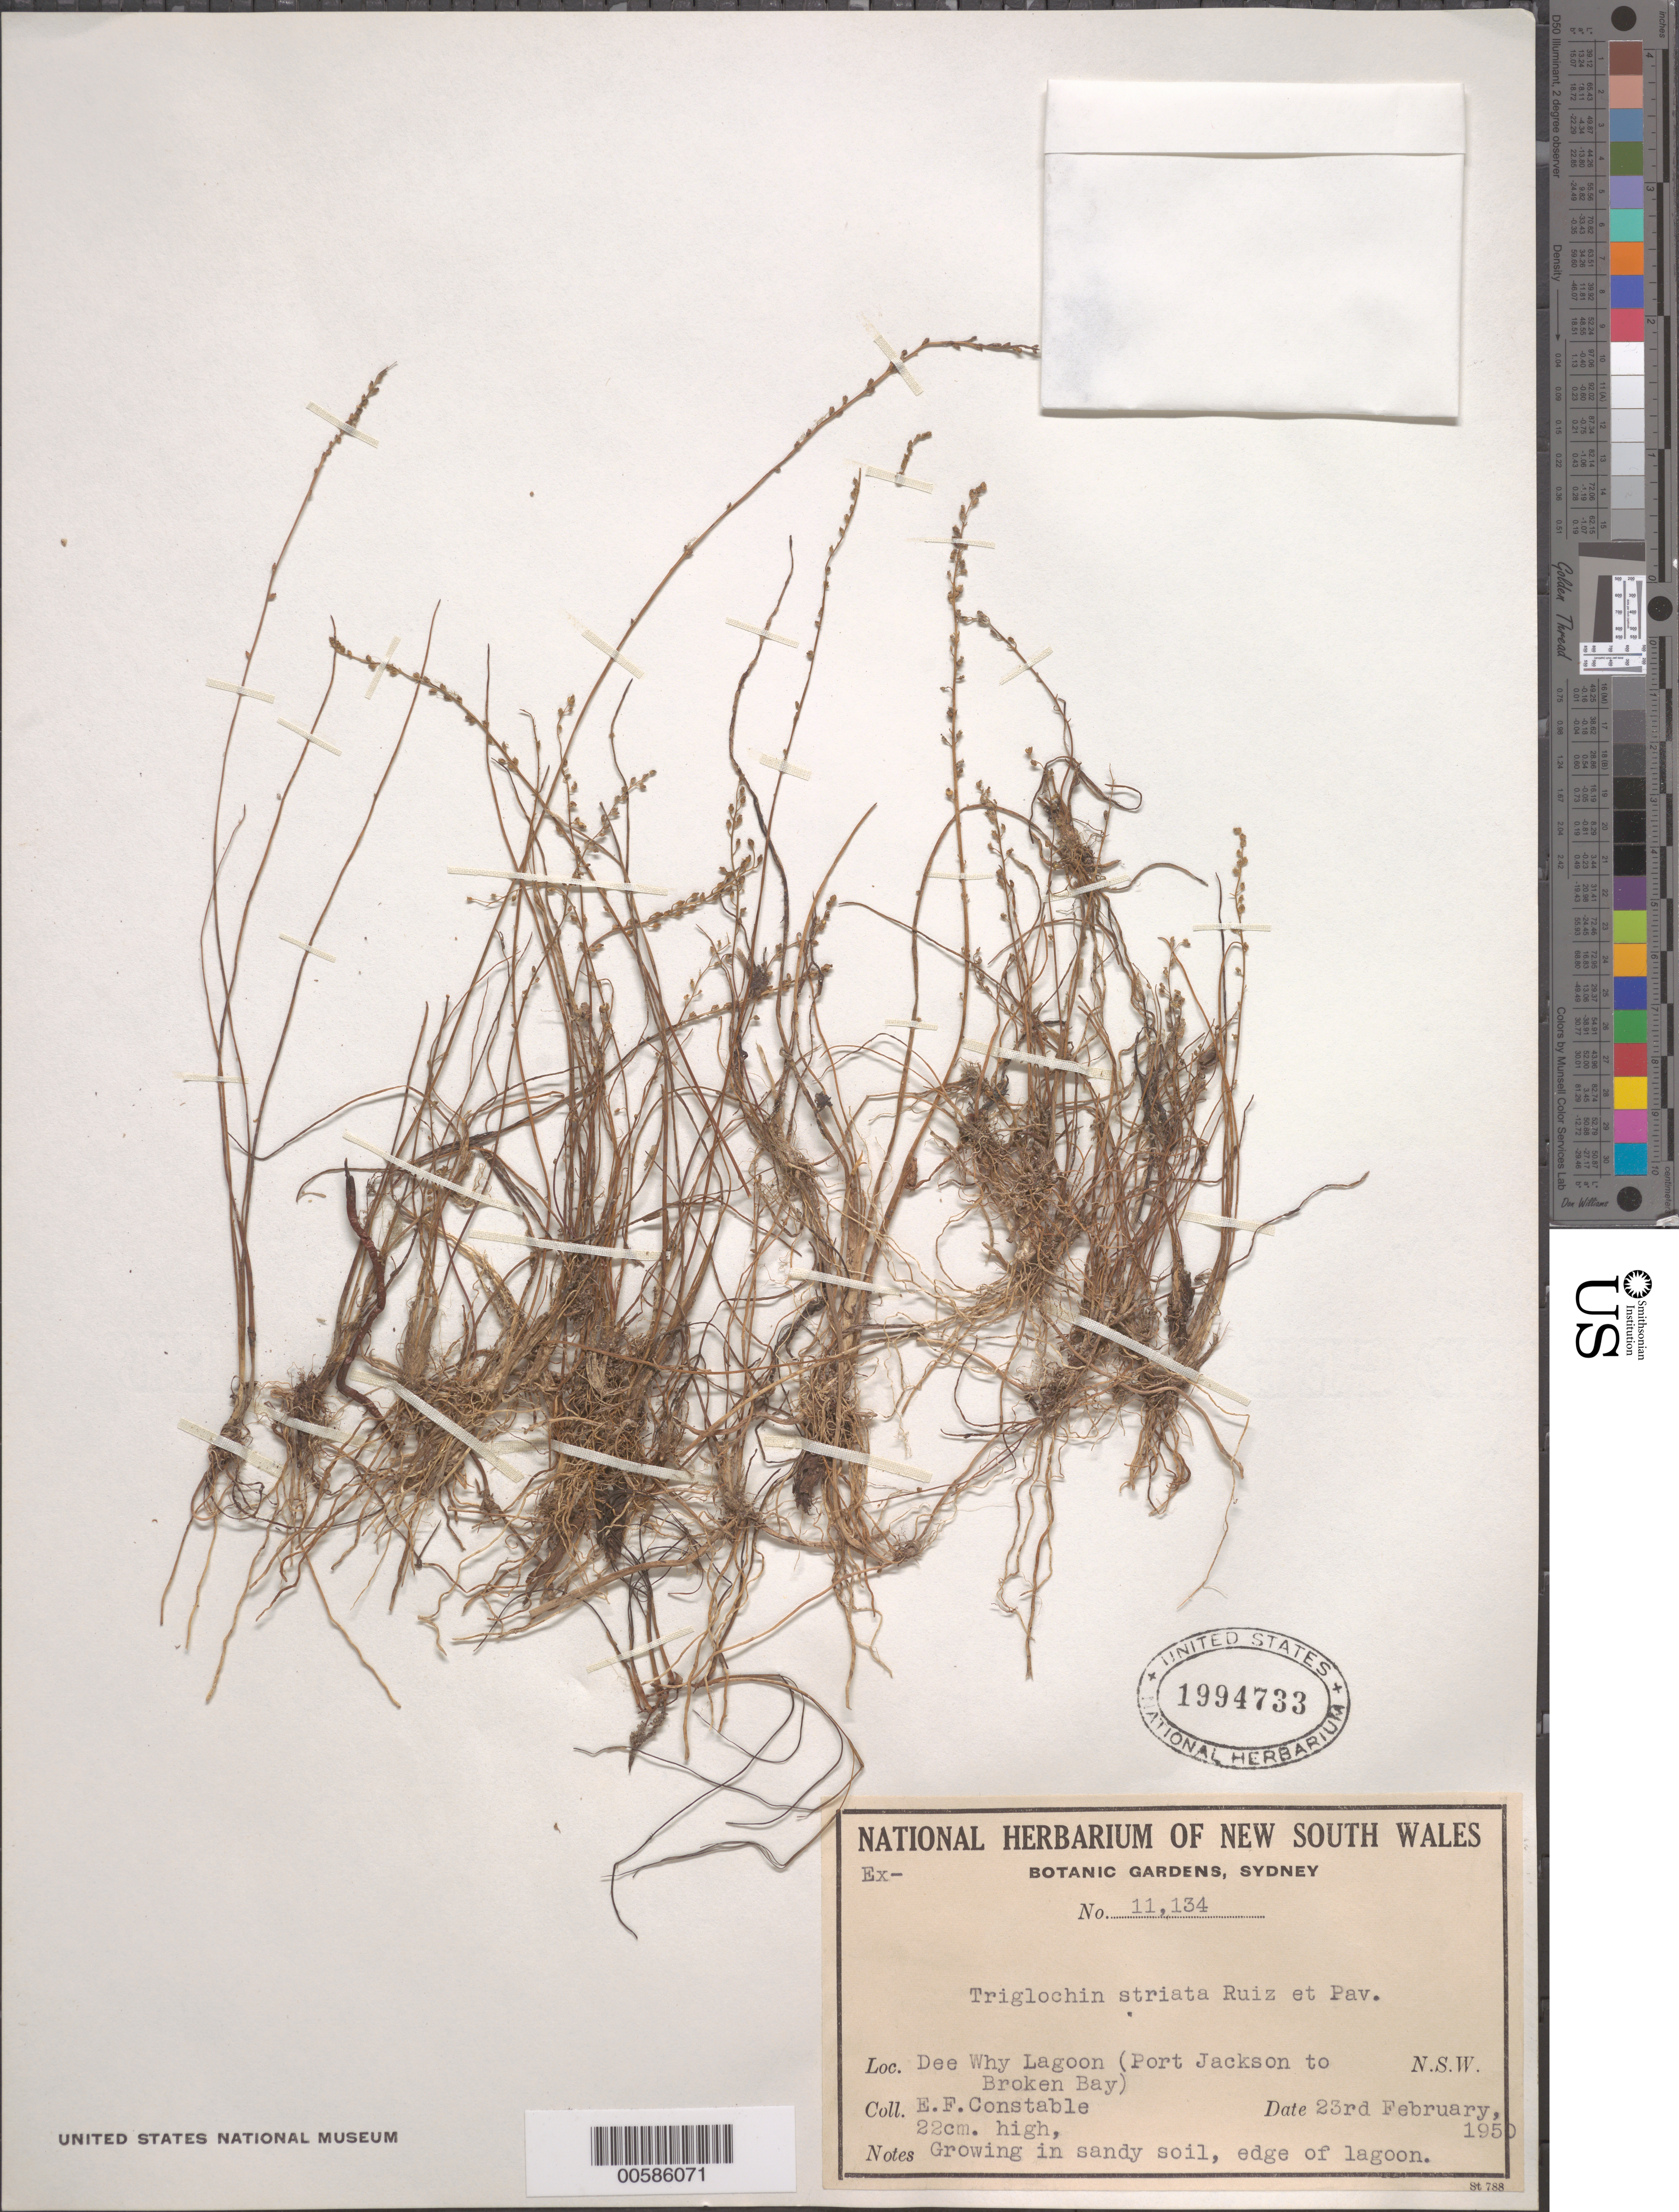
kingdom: Plantae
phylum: Tracheophyta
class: Liliopsida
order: Alismatales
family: Juncaginaceae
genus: Triglochin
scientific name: Triglochin striata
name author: Ruiz & Pav.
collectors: E. F. Constable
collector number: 11134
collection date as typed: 23 Feb 1950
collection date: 1950-02-23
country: Australia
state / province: New South Wales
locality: De Why Lagoon, Port Jackson to Broken Bay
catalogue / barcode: US 1994733